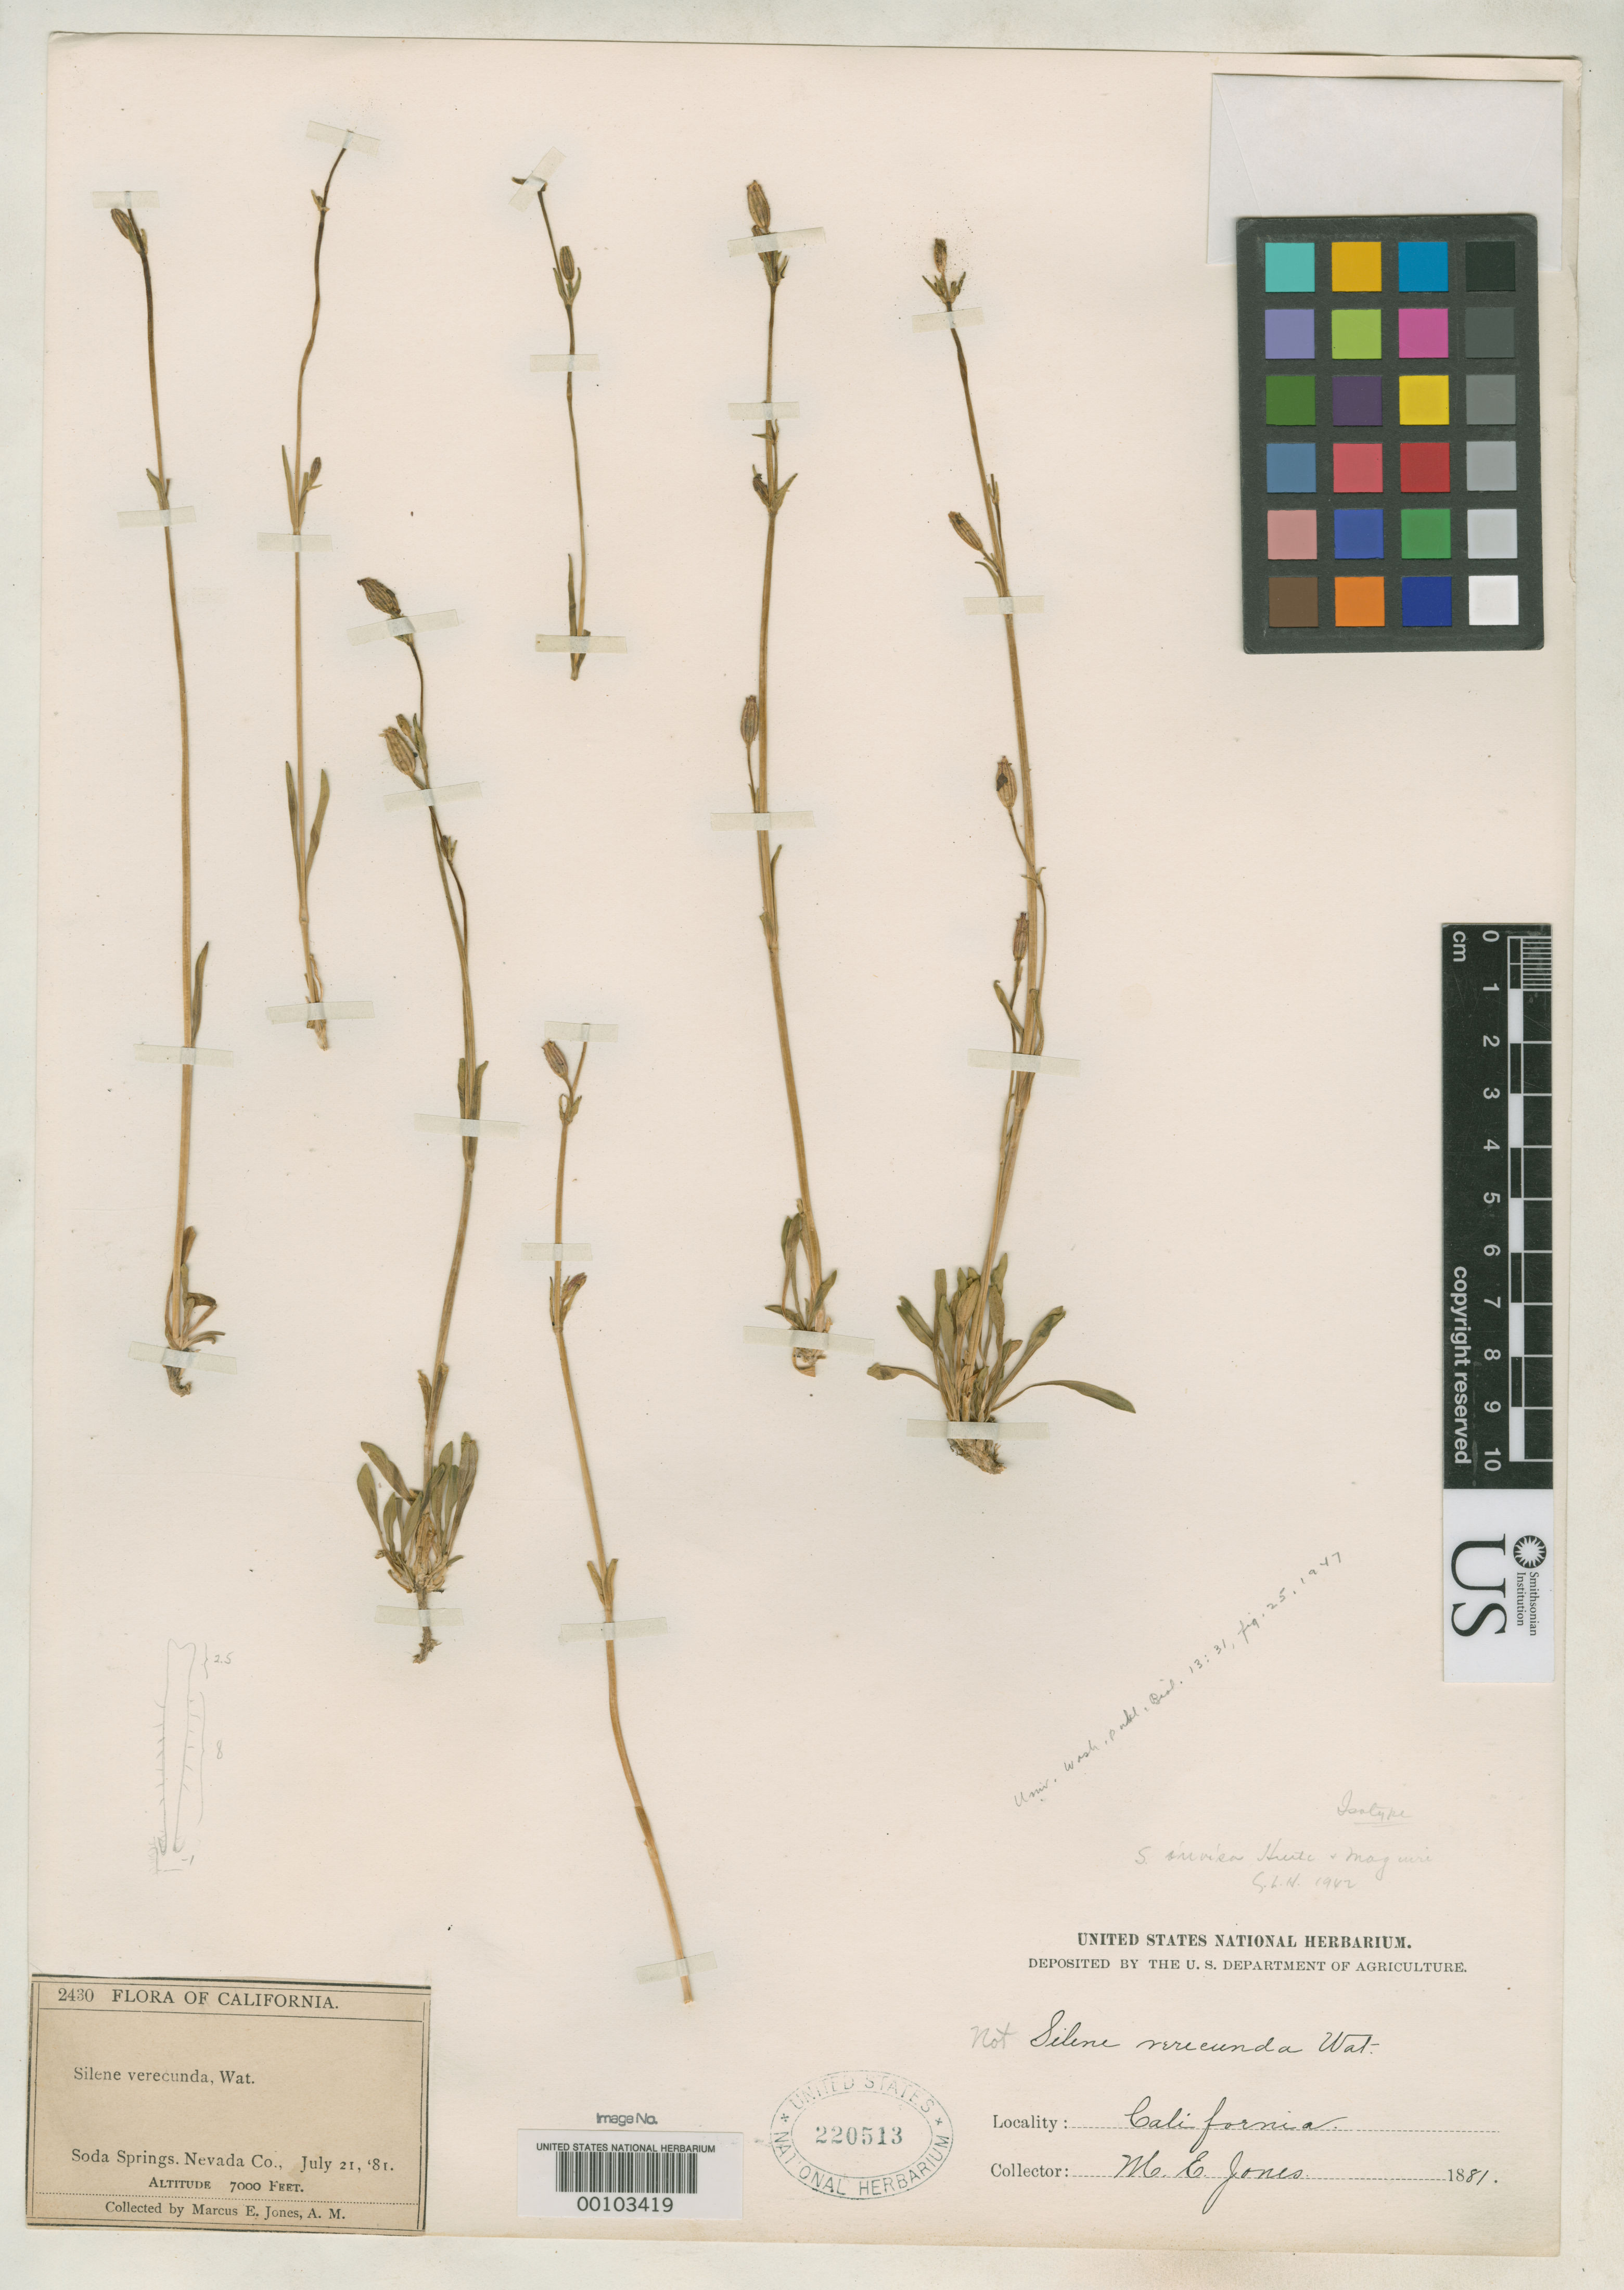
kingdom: Plantae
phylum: Tracheophyta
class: Magnoliopsida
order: Caryophyllales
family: Caryophyllaceae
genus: Silene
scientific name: Silene invisa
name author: C.L. Hitchc. & Maguire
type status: Isotype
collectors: M. E. Jones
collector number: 2430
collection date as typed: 21 Jul 1881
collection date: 1881-07-21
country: United States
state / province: California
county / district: Nevada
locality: Soda Springs; alt. 7000 ft.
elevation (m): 2134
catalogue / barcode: US 220513